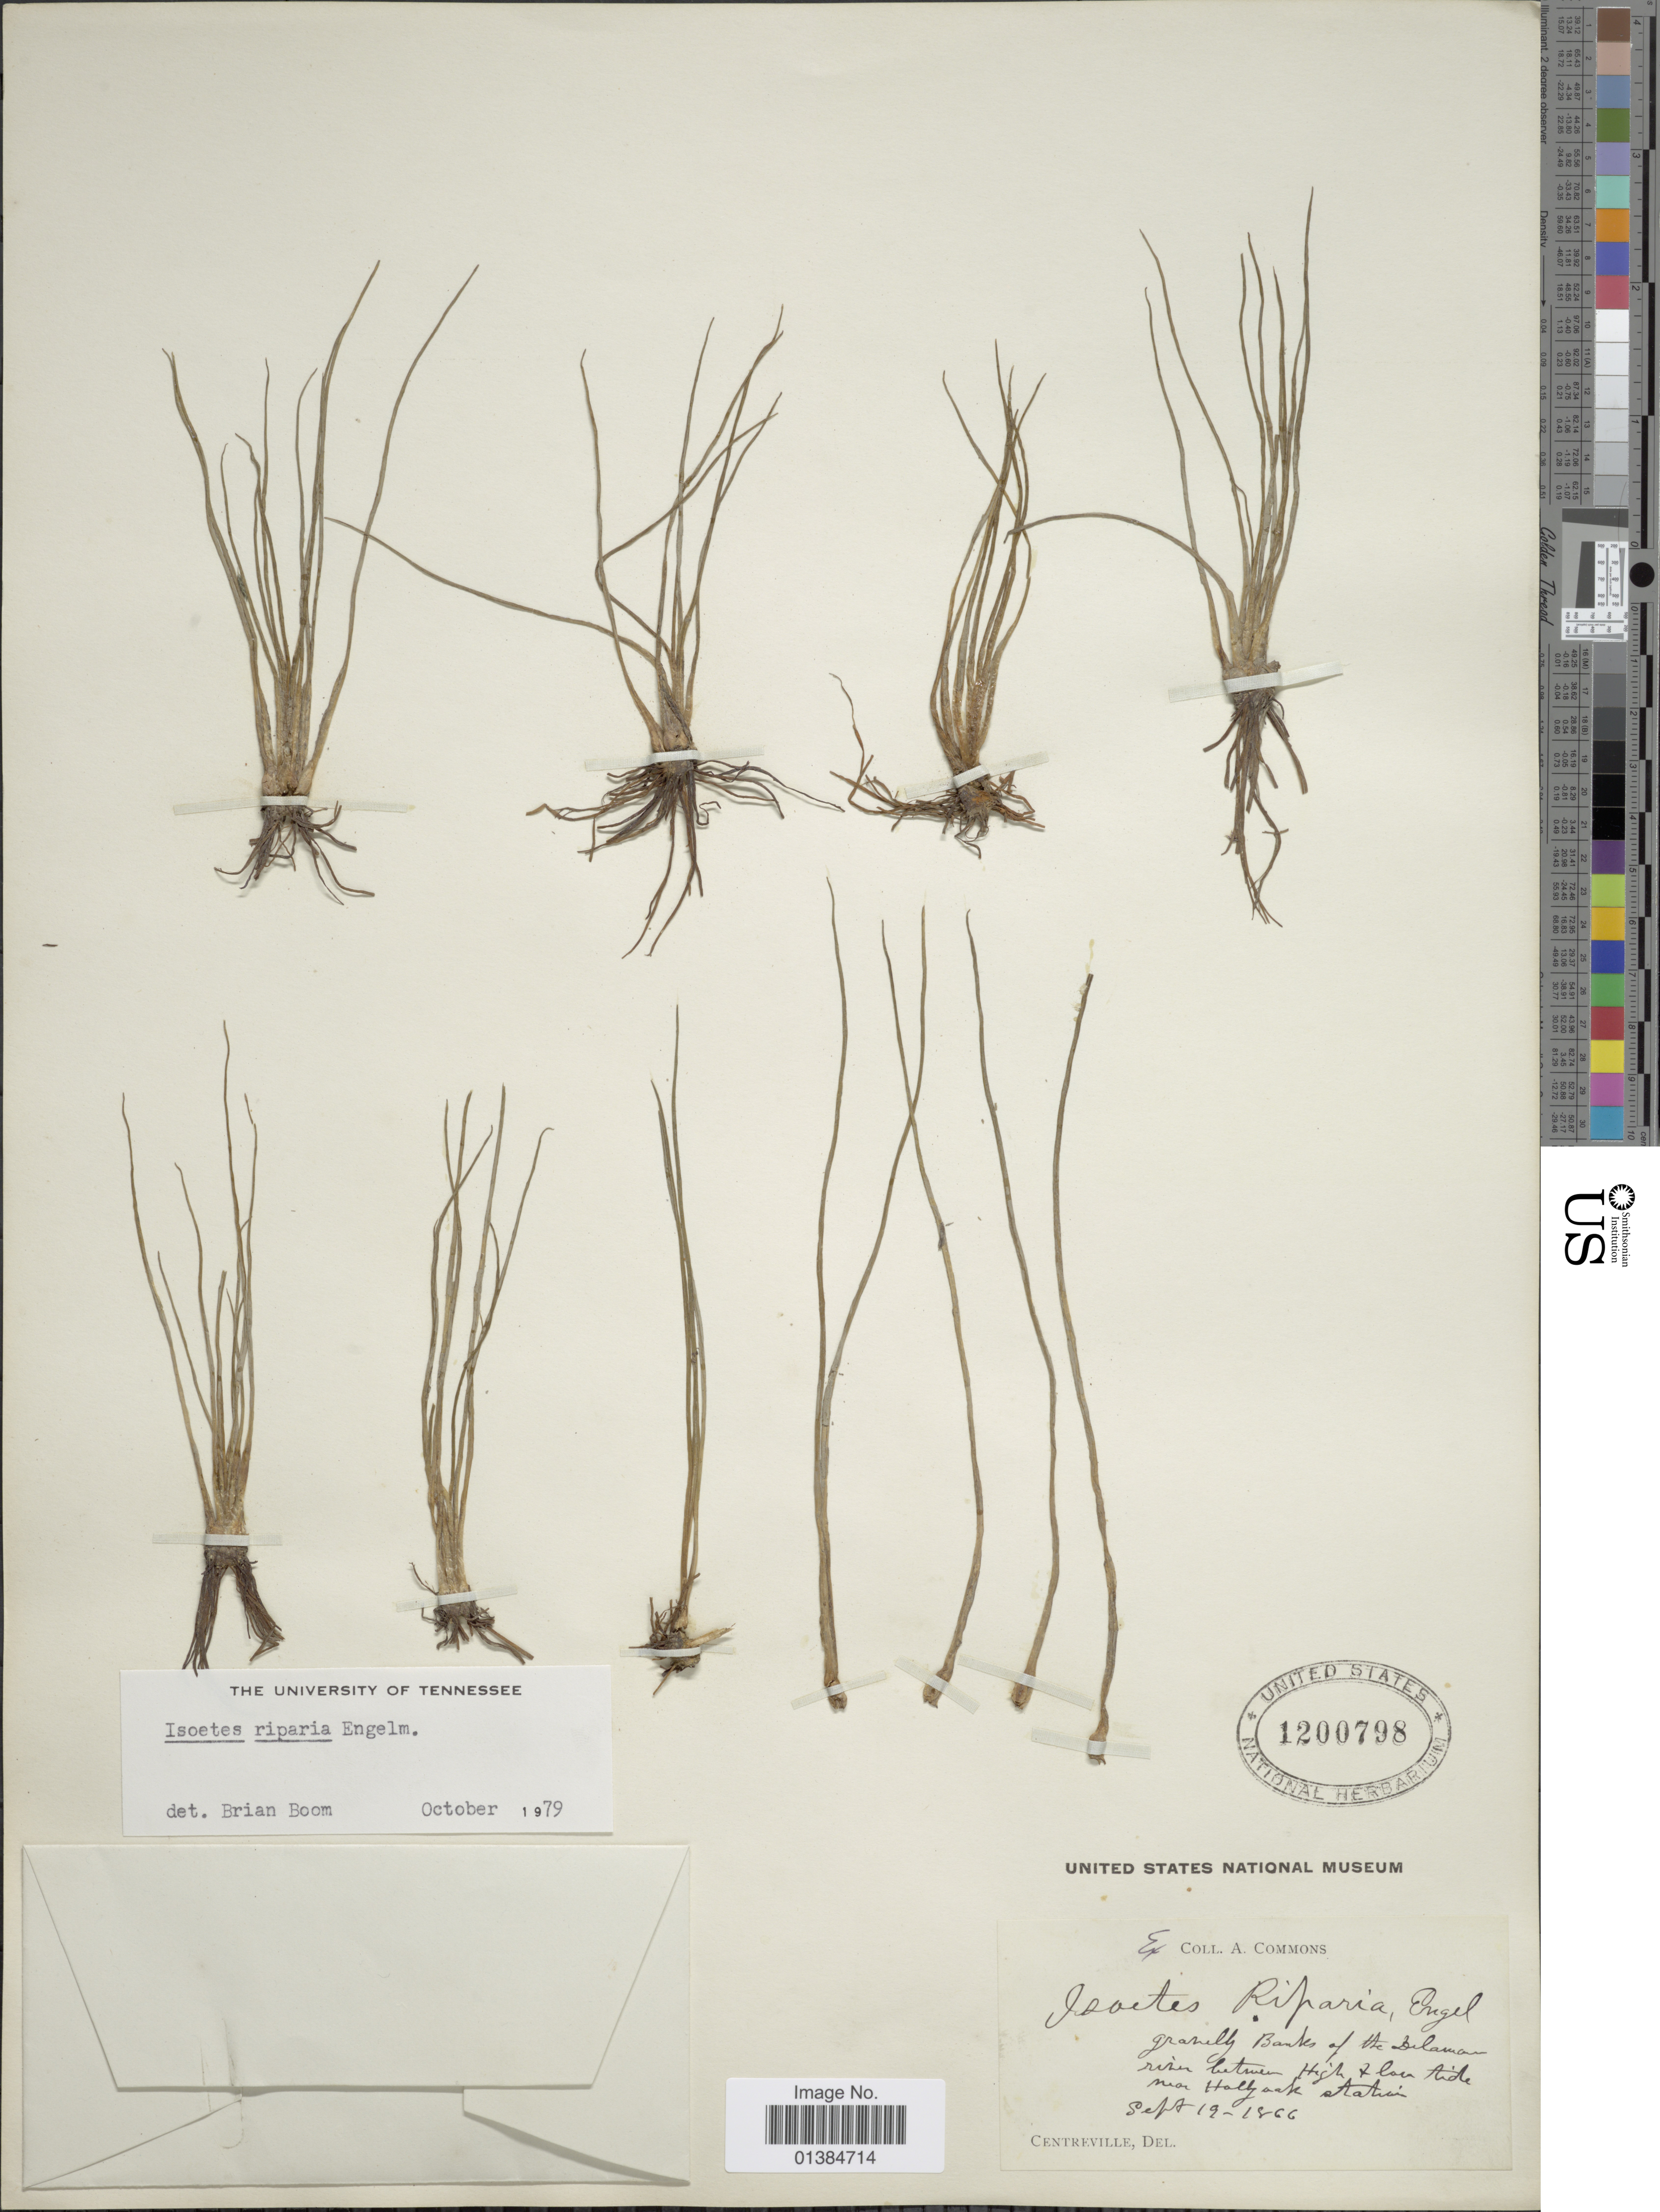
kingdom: Plantae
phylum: Tracheophyta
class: Lycopodiopsida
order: Isoetales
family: Isoetaceae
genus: Isoetes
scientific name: Isoetes riparia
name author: Engelm. ex A. Braun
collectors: A. Commons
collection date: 1866-09-19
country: United States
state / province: Delaware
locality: Gravelly Banks of the Delaware river between High & low tide near Hollyoak station. Centreville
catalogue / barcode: US 1200798